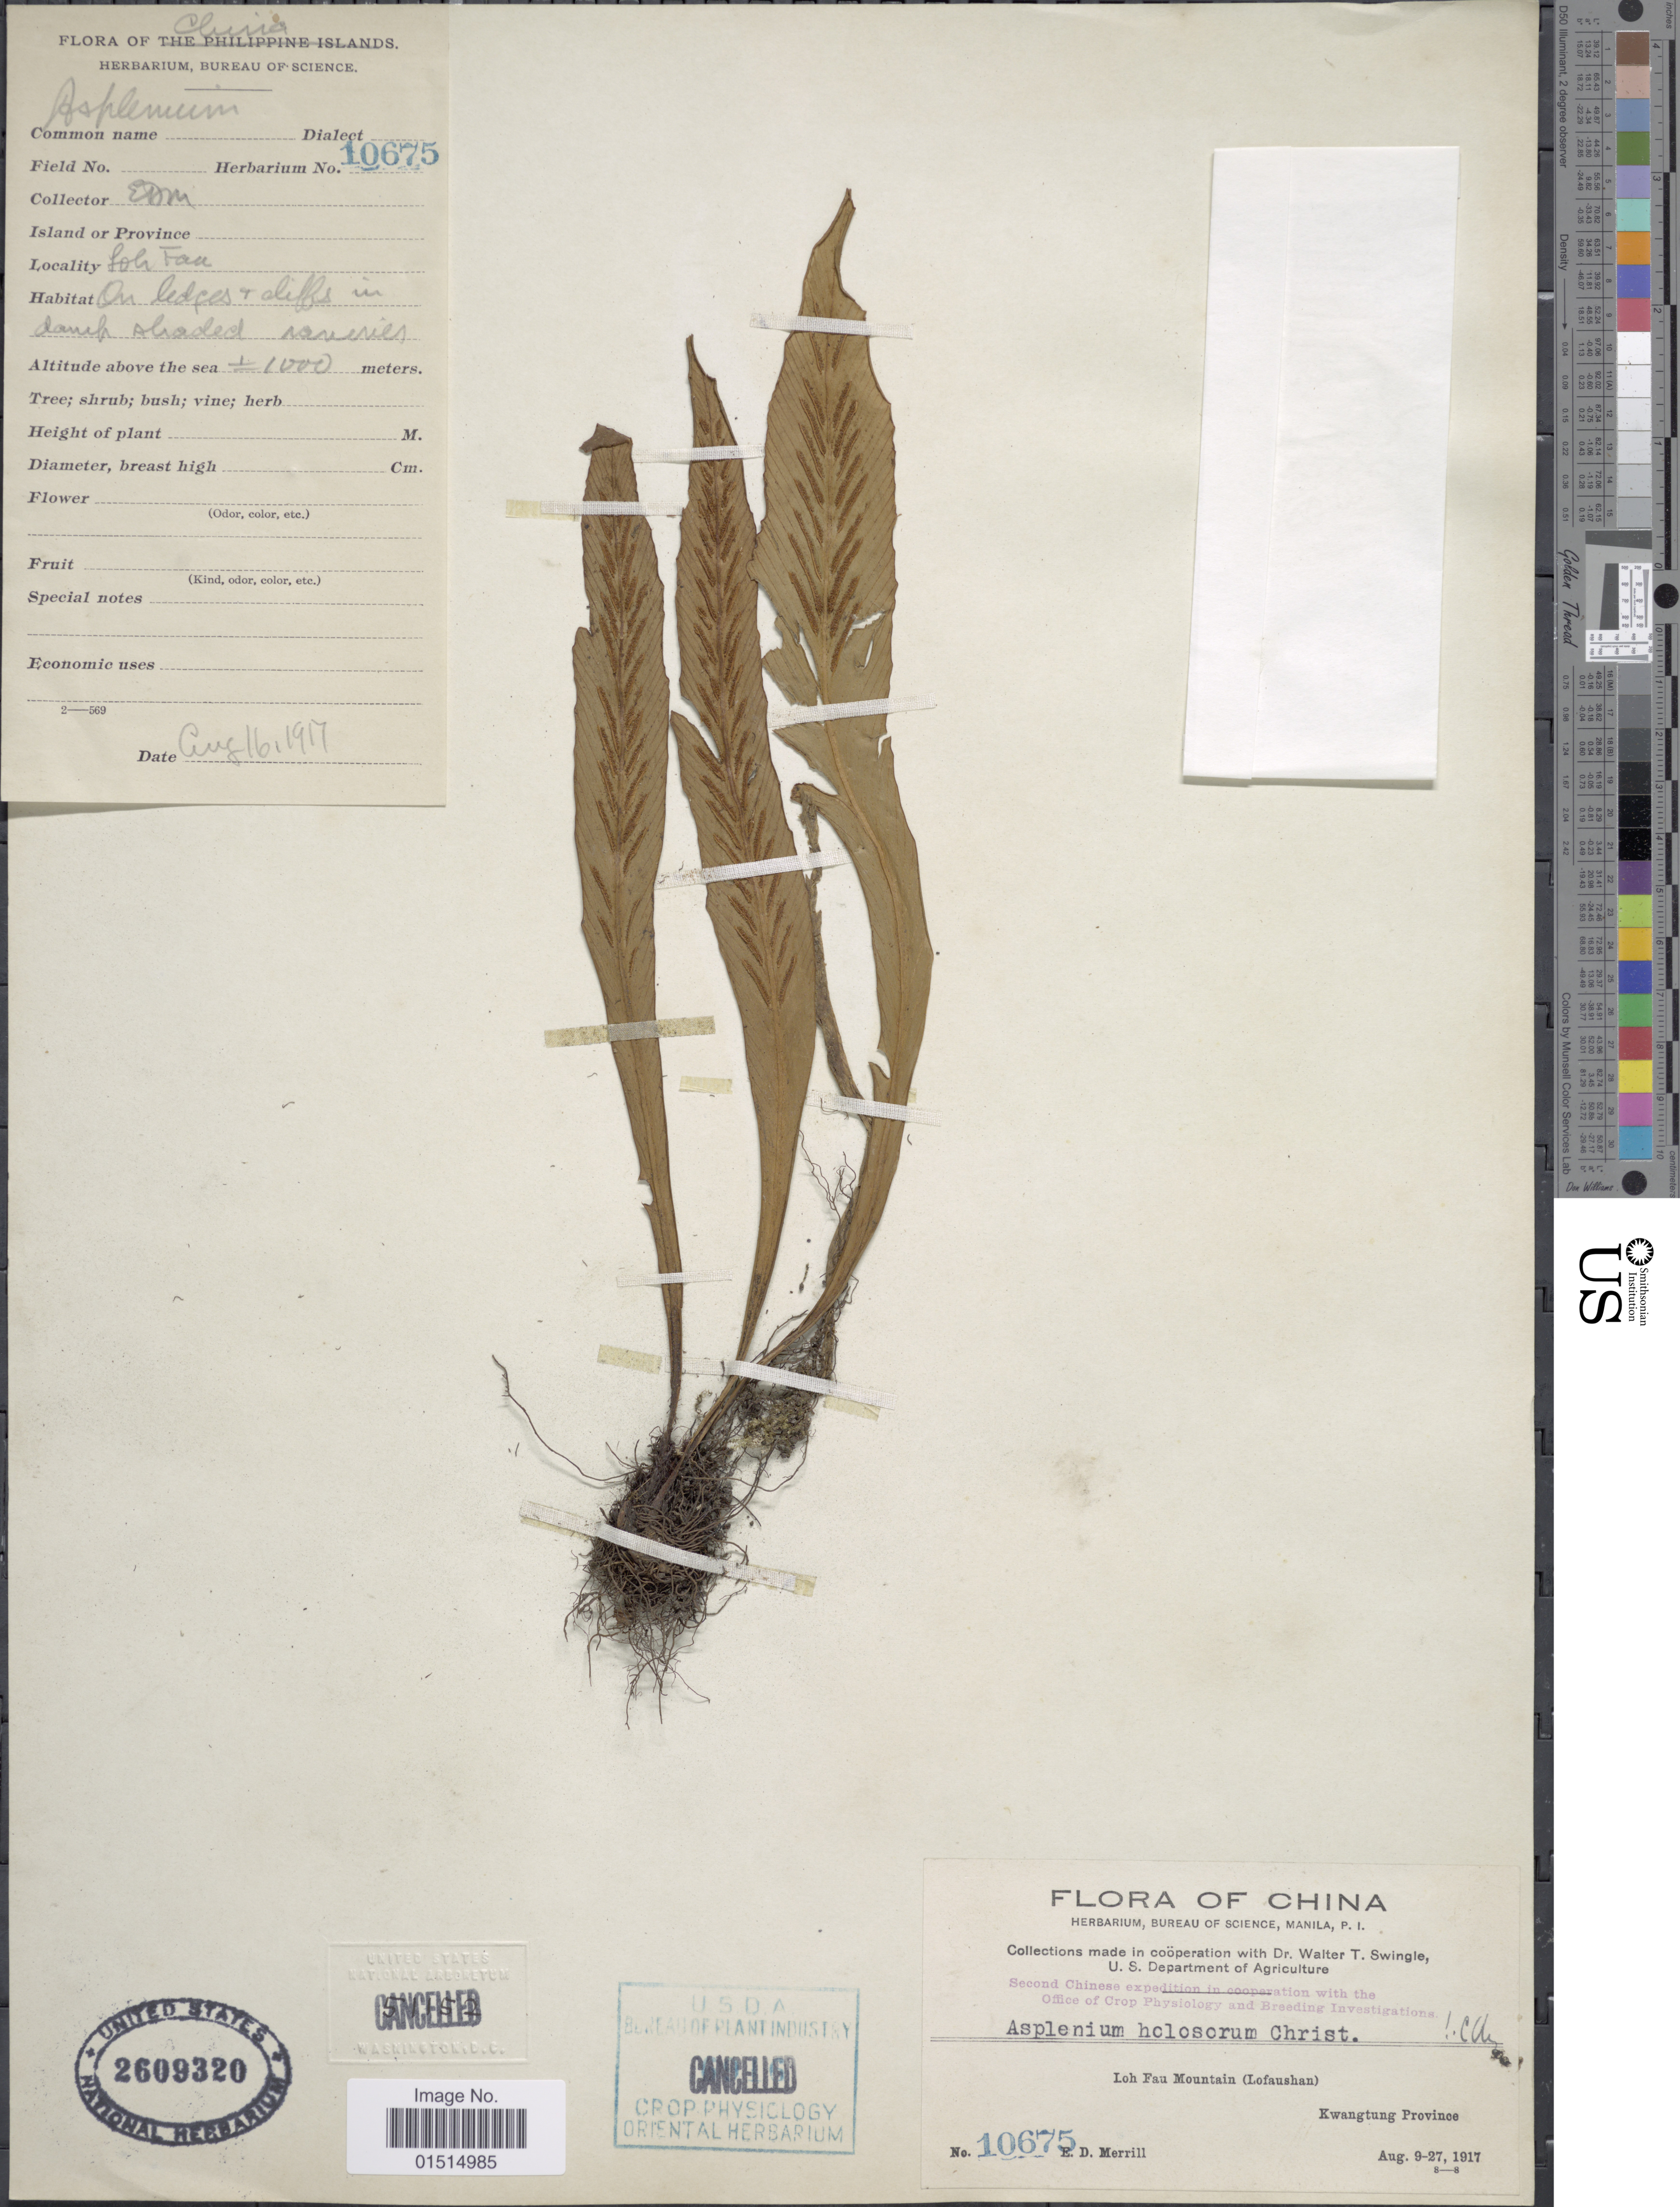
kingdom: Plantae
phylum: Tracheophyta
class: Polypodiopsida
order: Polypodiales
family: Aspleniaceae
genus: Asplenium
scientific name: Asplenium holosorum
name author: Christ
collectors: E. D. Merrill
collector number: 10675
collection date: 1917-08-16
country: China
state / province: Guangdong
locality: Kwangtung, Loh Fau Mountain (Lofaushan)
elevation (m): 1000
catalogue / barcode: US 2609320